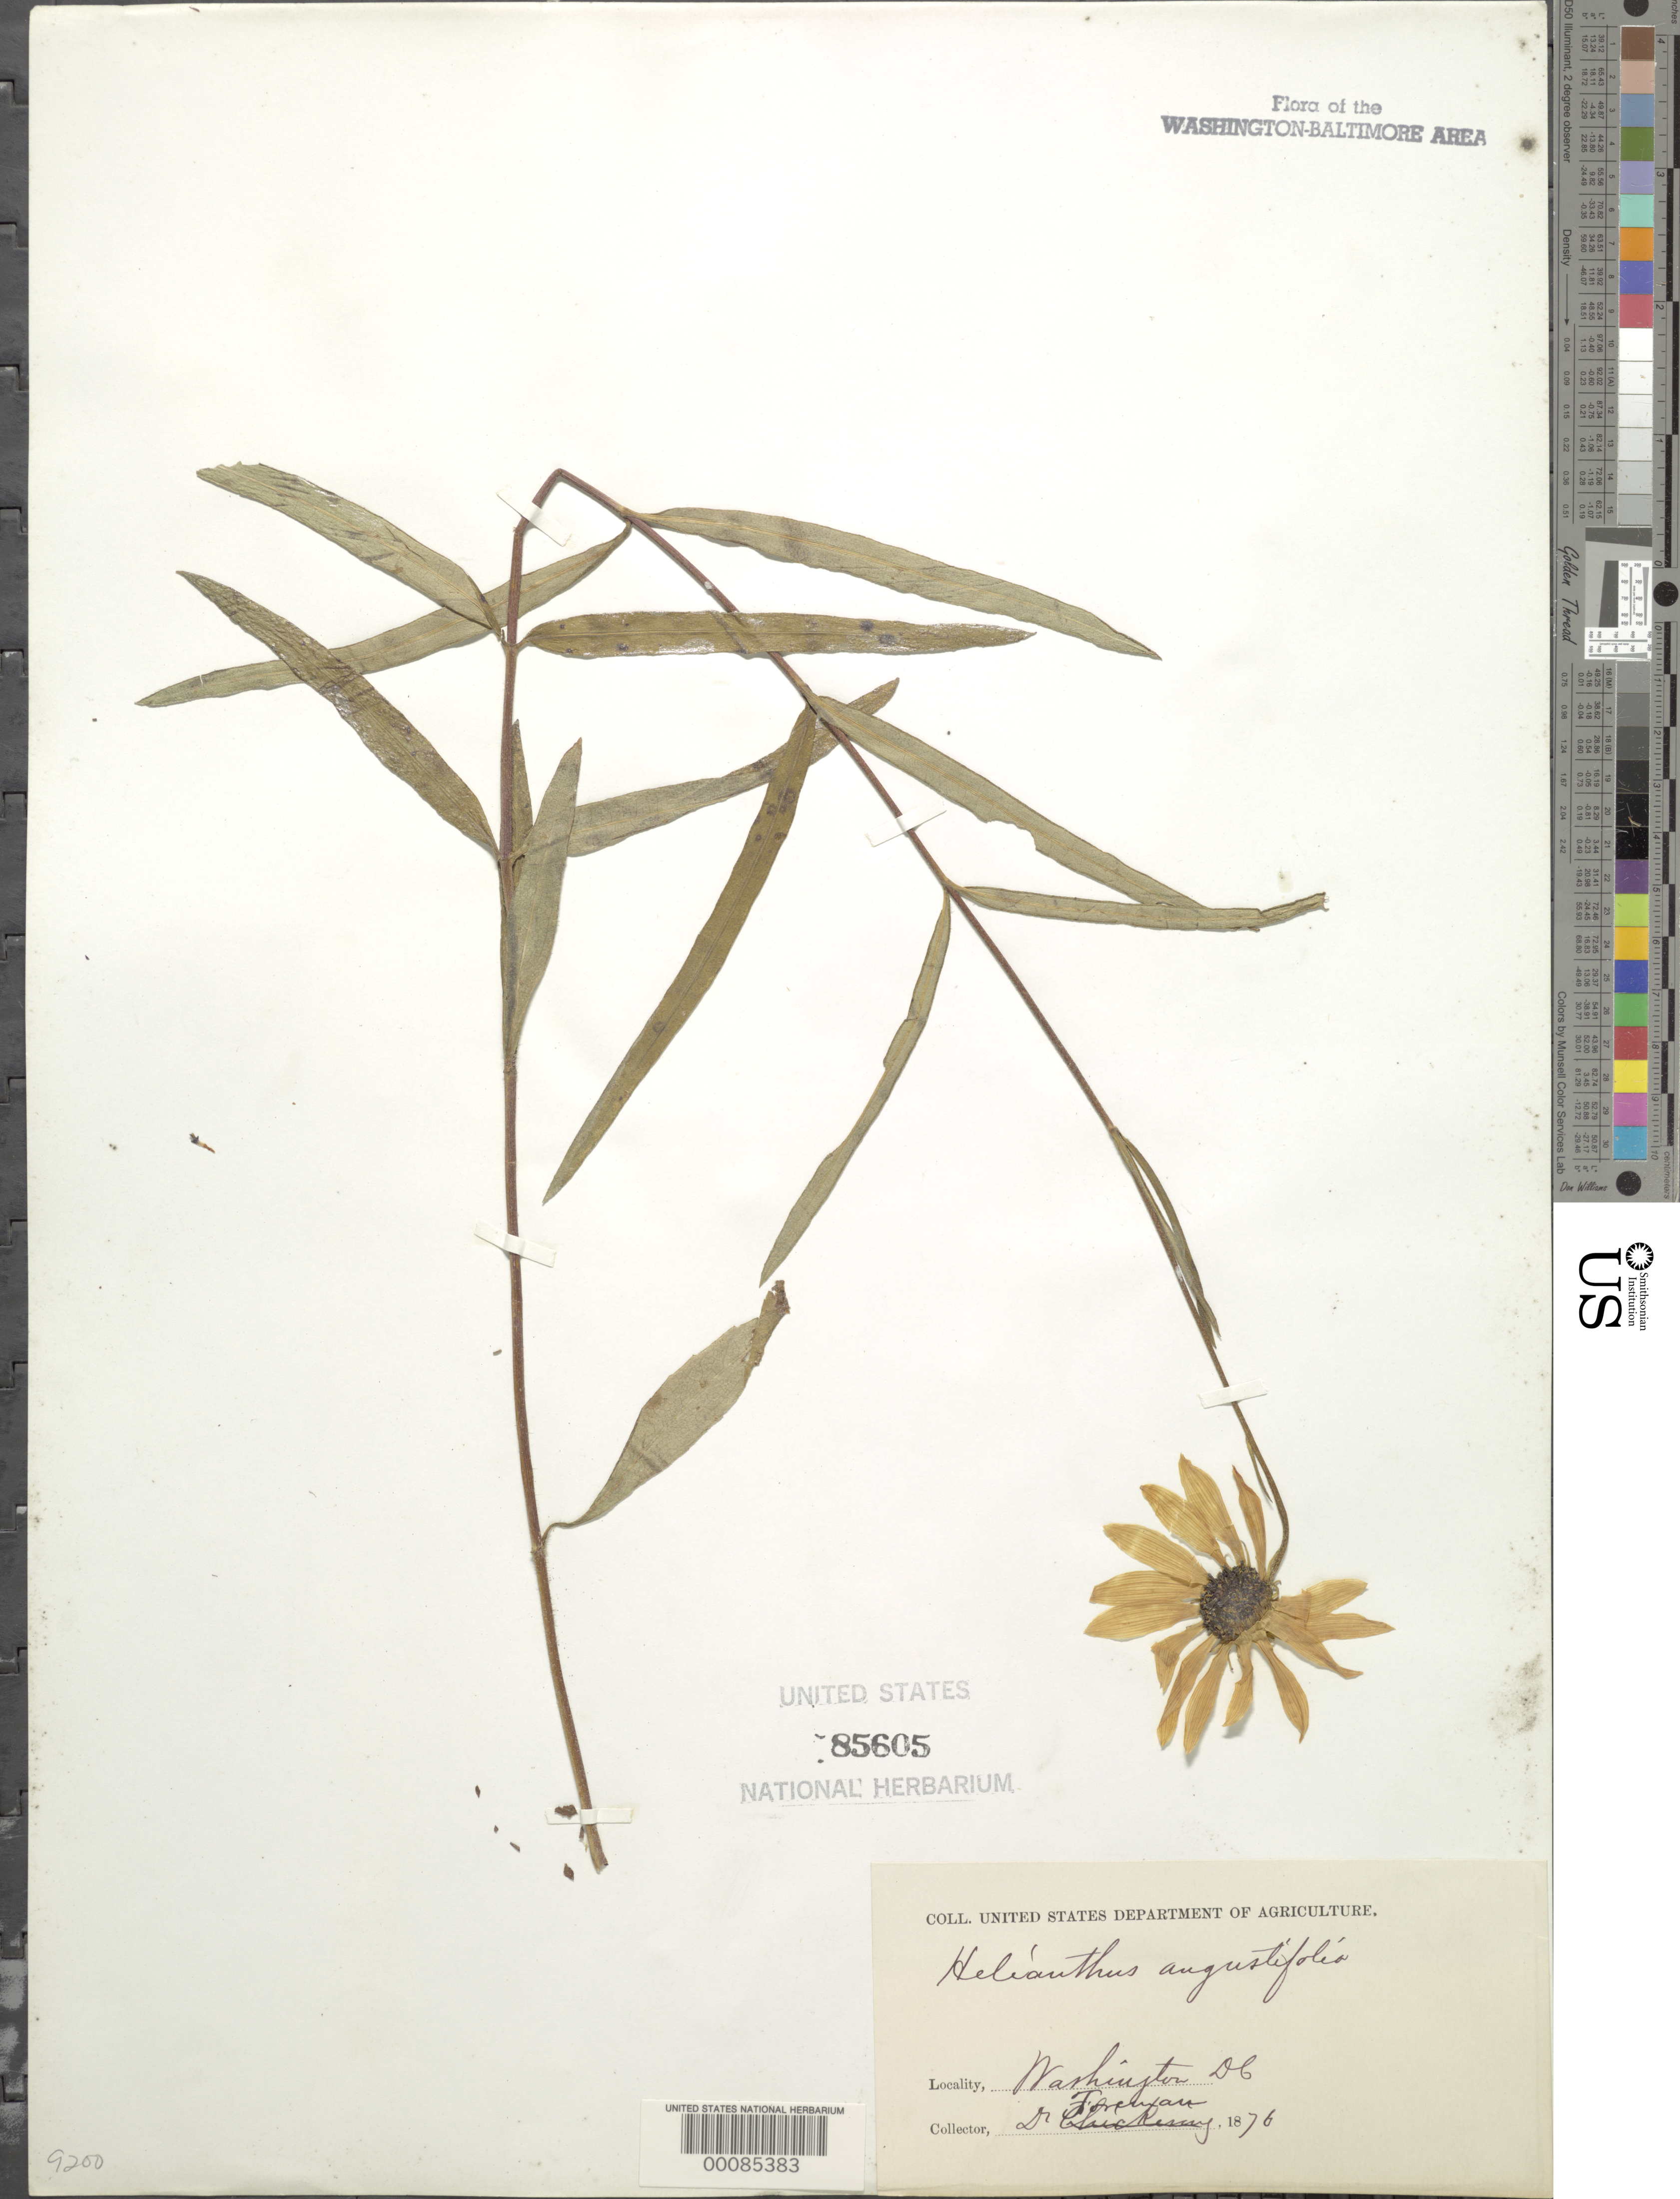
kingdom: Plantae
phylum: Tracheophyta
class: Magnoliopsida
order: Asterales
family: Asteraceae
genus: Helianthus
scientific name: Helianthus angustifolius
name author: L.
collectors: D. Foreman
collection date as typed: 1870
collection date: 1870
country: United States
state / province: District of Columbia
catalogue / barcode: US 85605